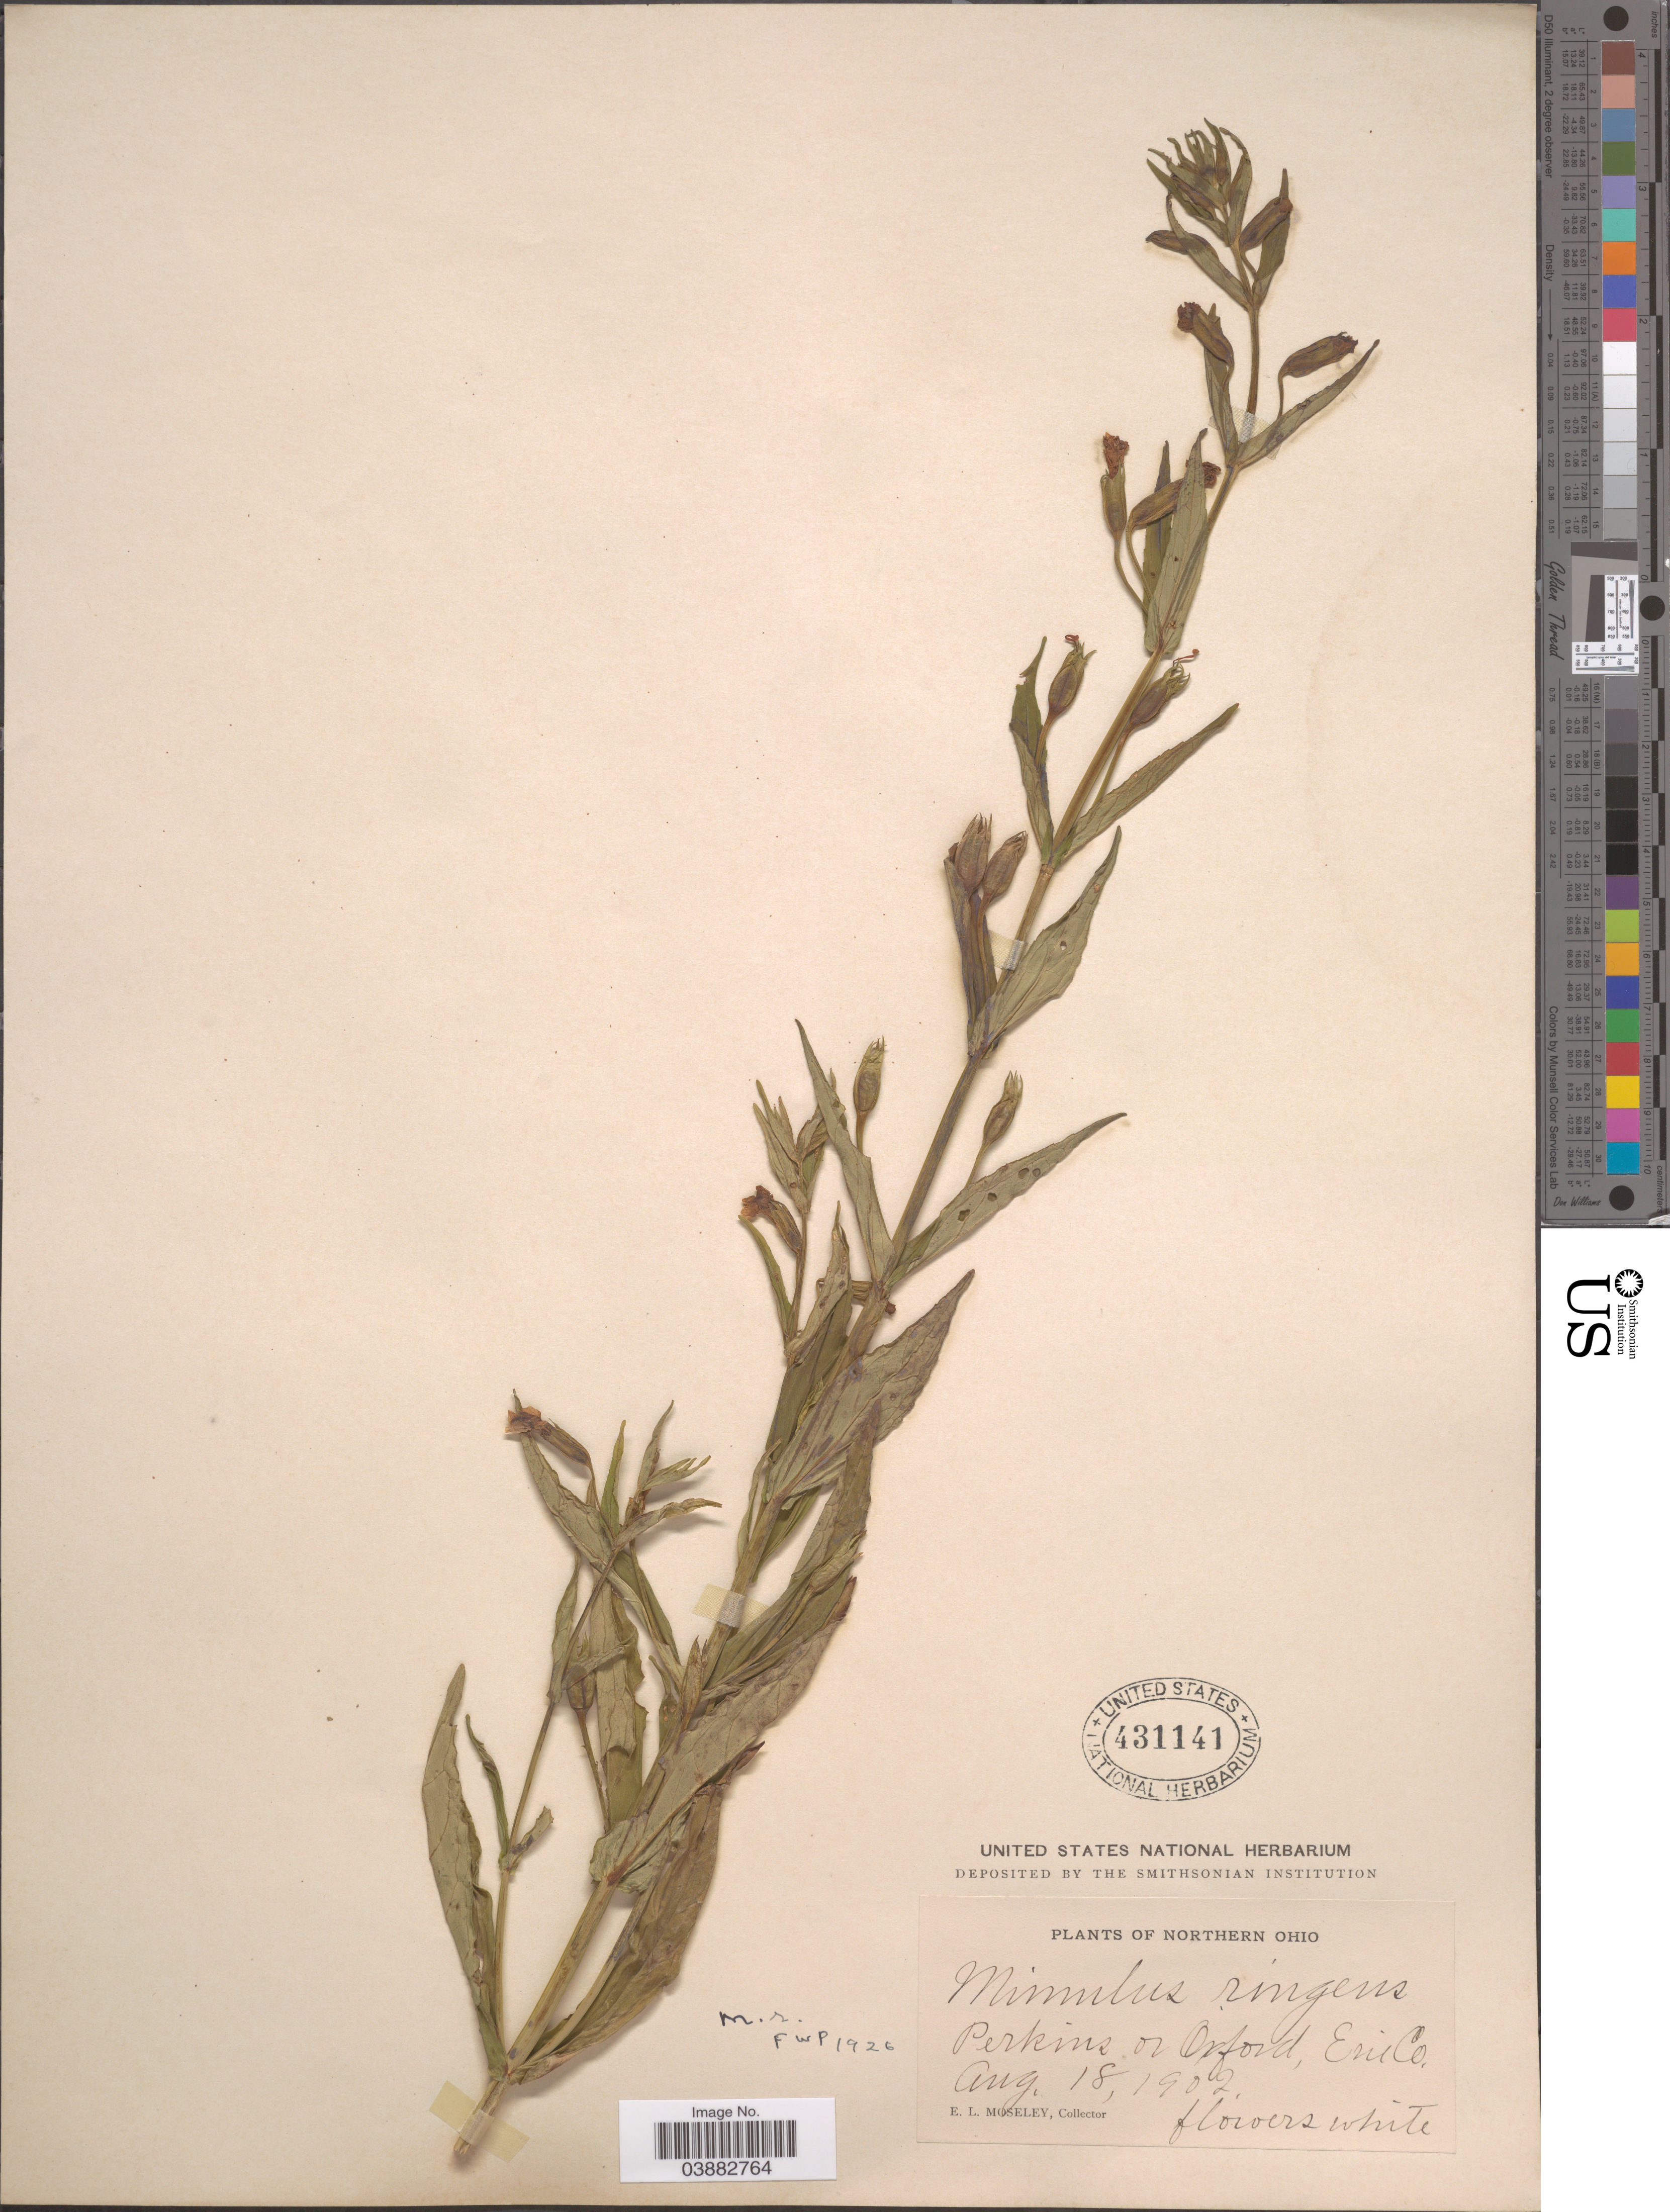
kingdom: Plantae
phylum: Tracheophyta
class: Magnoliopsida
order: Lamiales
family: Phrymaceae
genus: Mimulus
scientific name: Mimulus ringens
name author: L.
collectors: E. Moseley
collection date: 1902-08-18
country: United States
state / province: Ohio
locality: Northern Ohio. Perkins or Oxford, Erie Co.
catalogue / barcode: US 431141